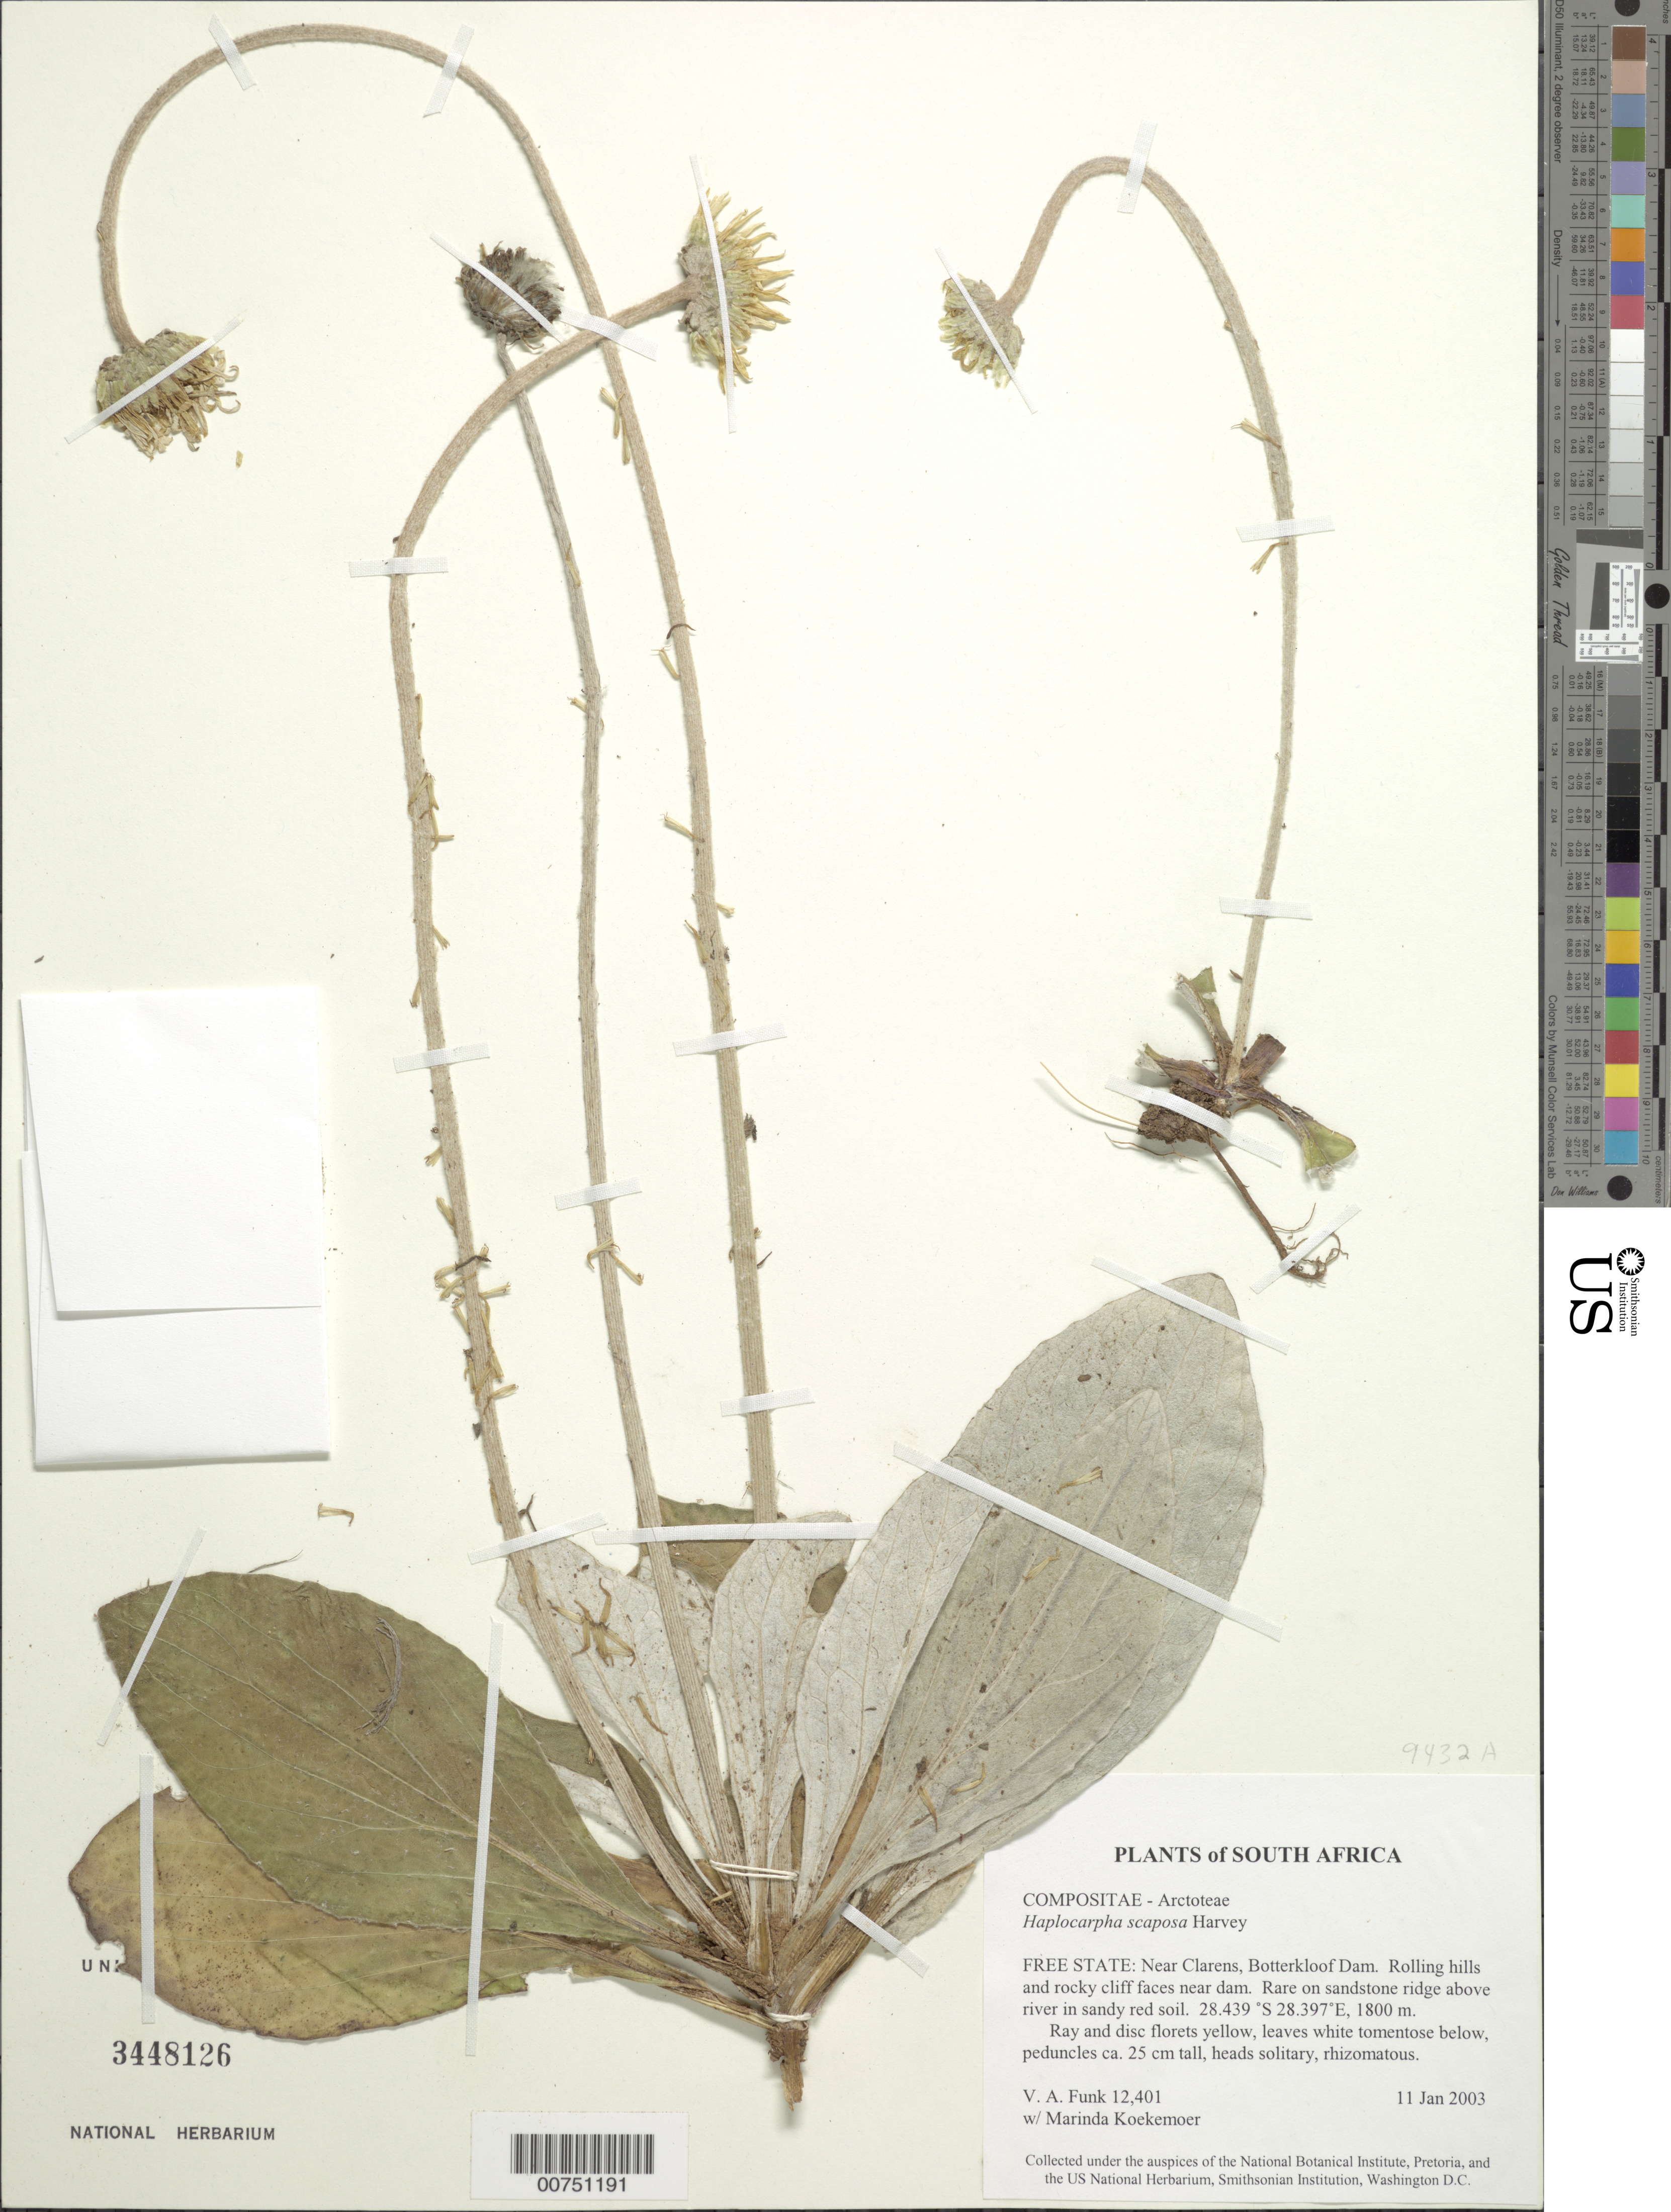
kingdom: Plantae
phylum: Tracheophyta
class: Magnoliopsida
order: Asterales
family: Asteraceae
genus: Haplocarpha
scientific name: Haplocarpha scaposa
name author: Harv.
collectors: V. Funk & M. Koekemoer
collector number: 12401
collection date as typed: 11 January 2003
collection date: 2003-01-11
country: South Africa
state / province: Free State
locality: Clarens, Botterkoof Dam; near dam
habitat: Rolling hills and rocky cliff faces near dam; sandstone ridge above river in sandy red soil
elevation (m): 1800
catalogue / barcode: US 3448126